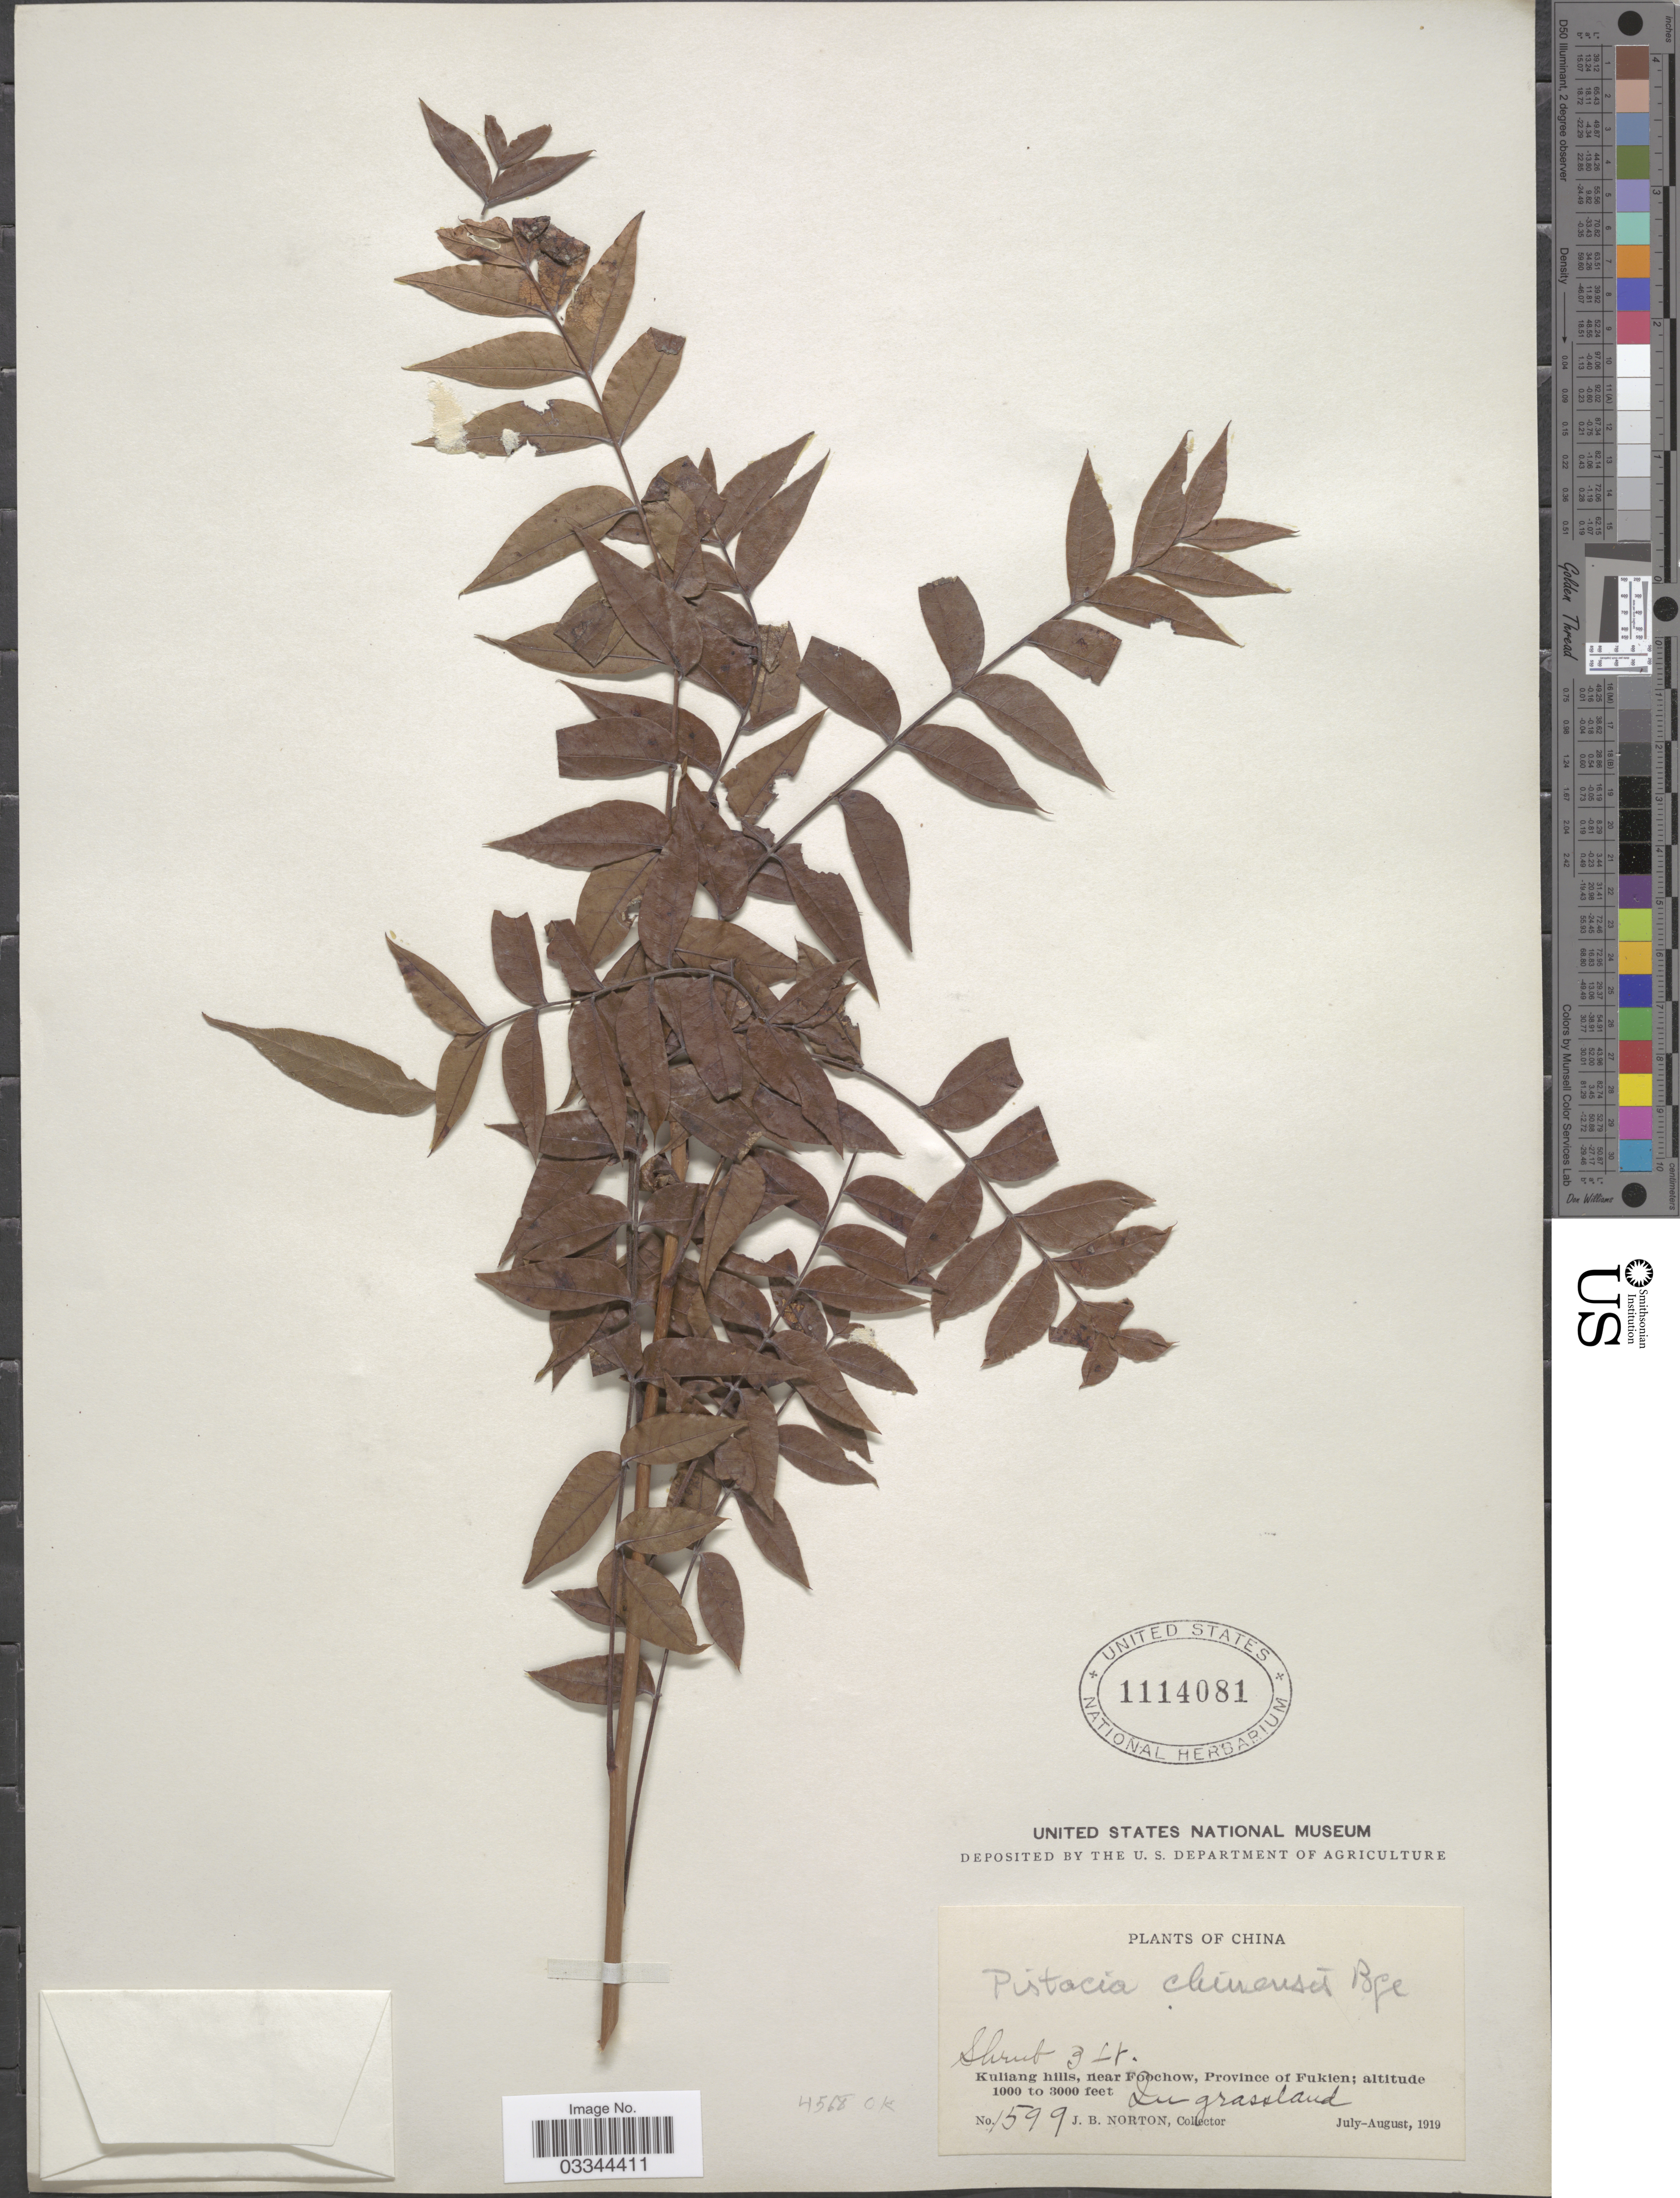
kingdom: Plantae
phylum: Tracheophyta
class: Magnoliopsida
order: Sapindales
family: Anacardiaceae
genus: Pistacia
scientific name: Pistacia chinensis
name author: Bunge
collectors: J. B. Norton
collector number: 1599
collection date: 1919-07/1919-08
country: China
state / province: Fujian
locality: Kuliang hills, near Foochow, Province of Fukien.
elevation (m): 305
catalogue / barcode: US 1114081